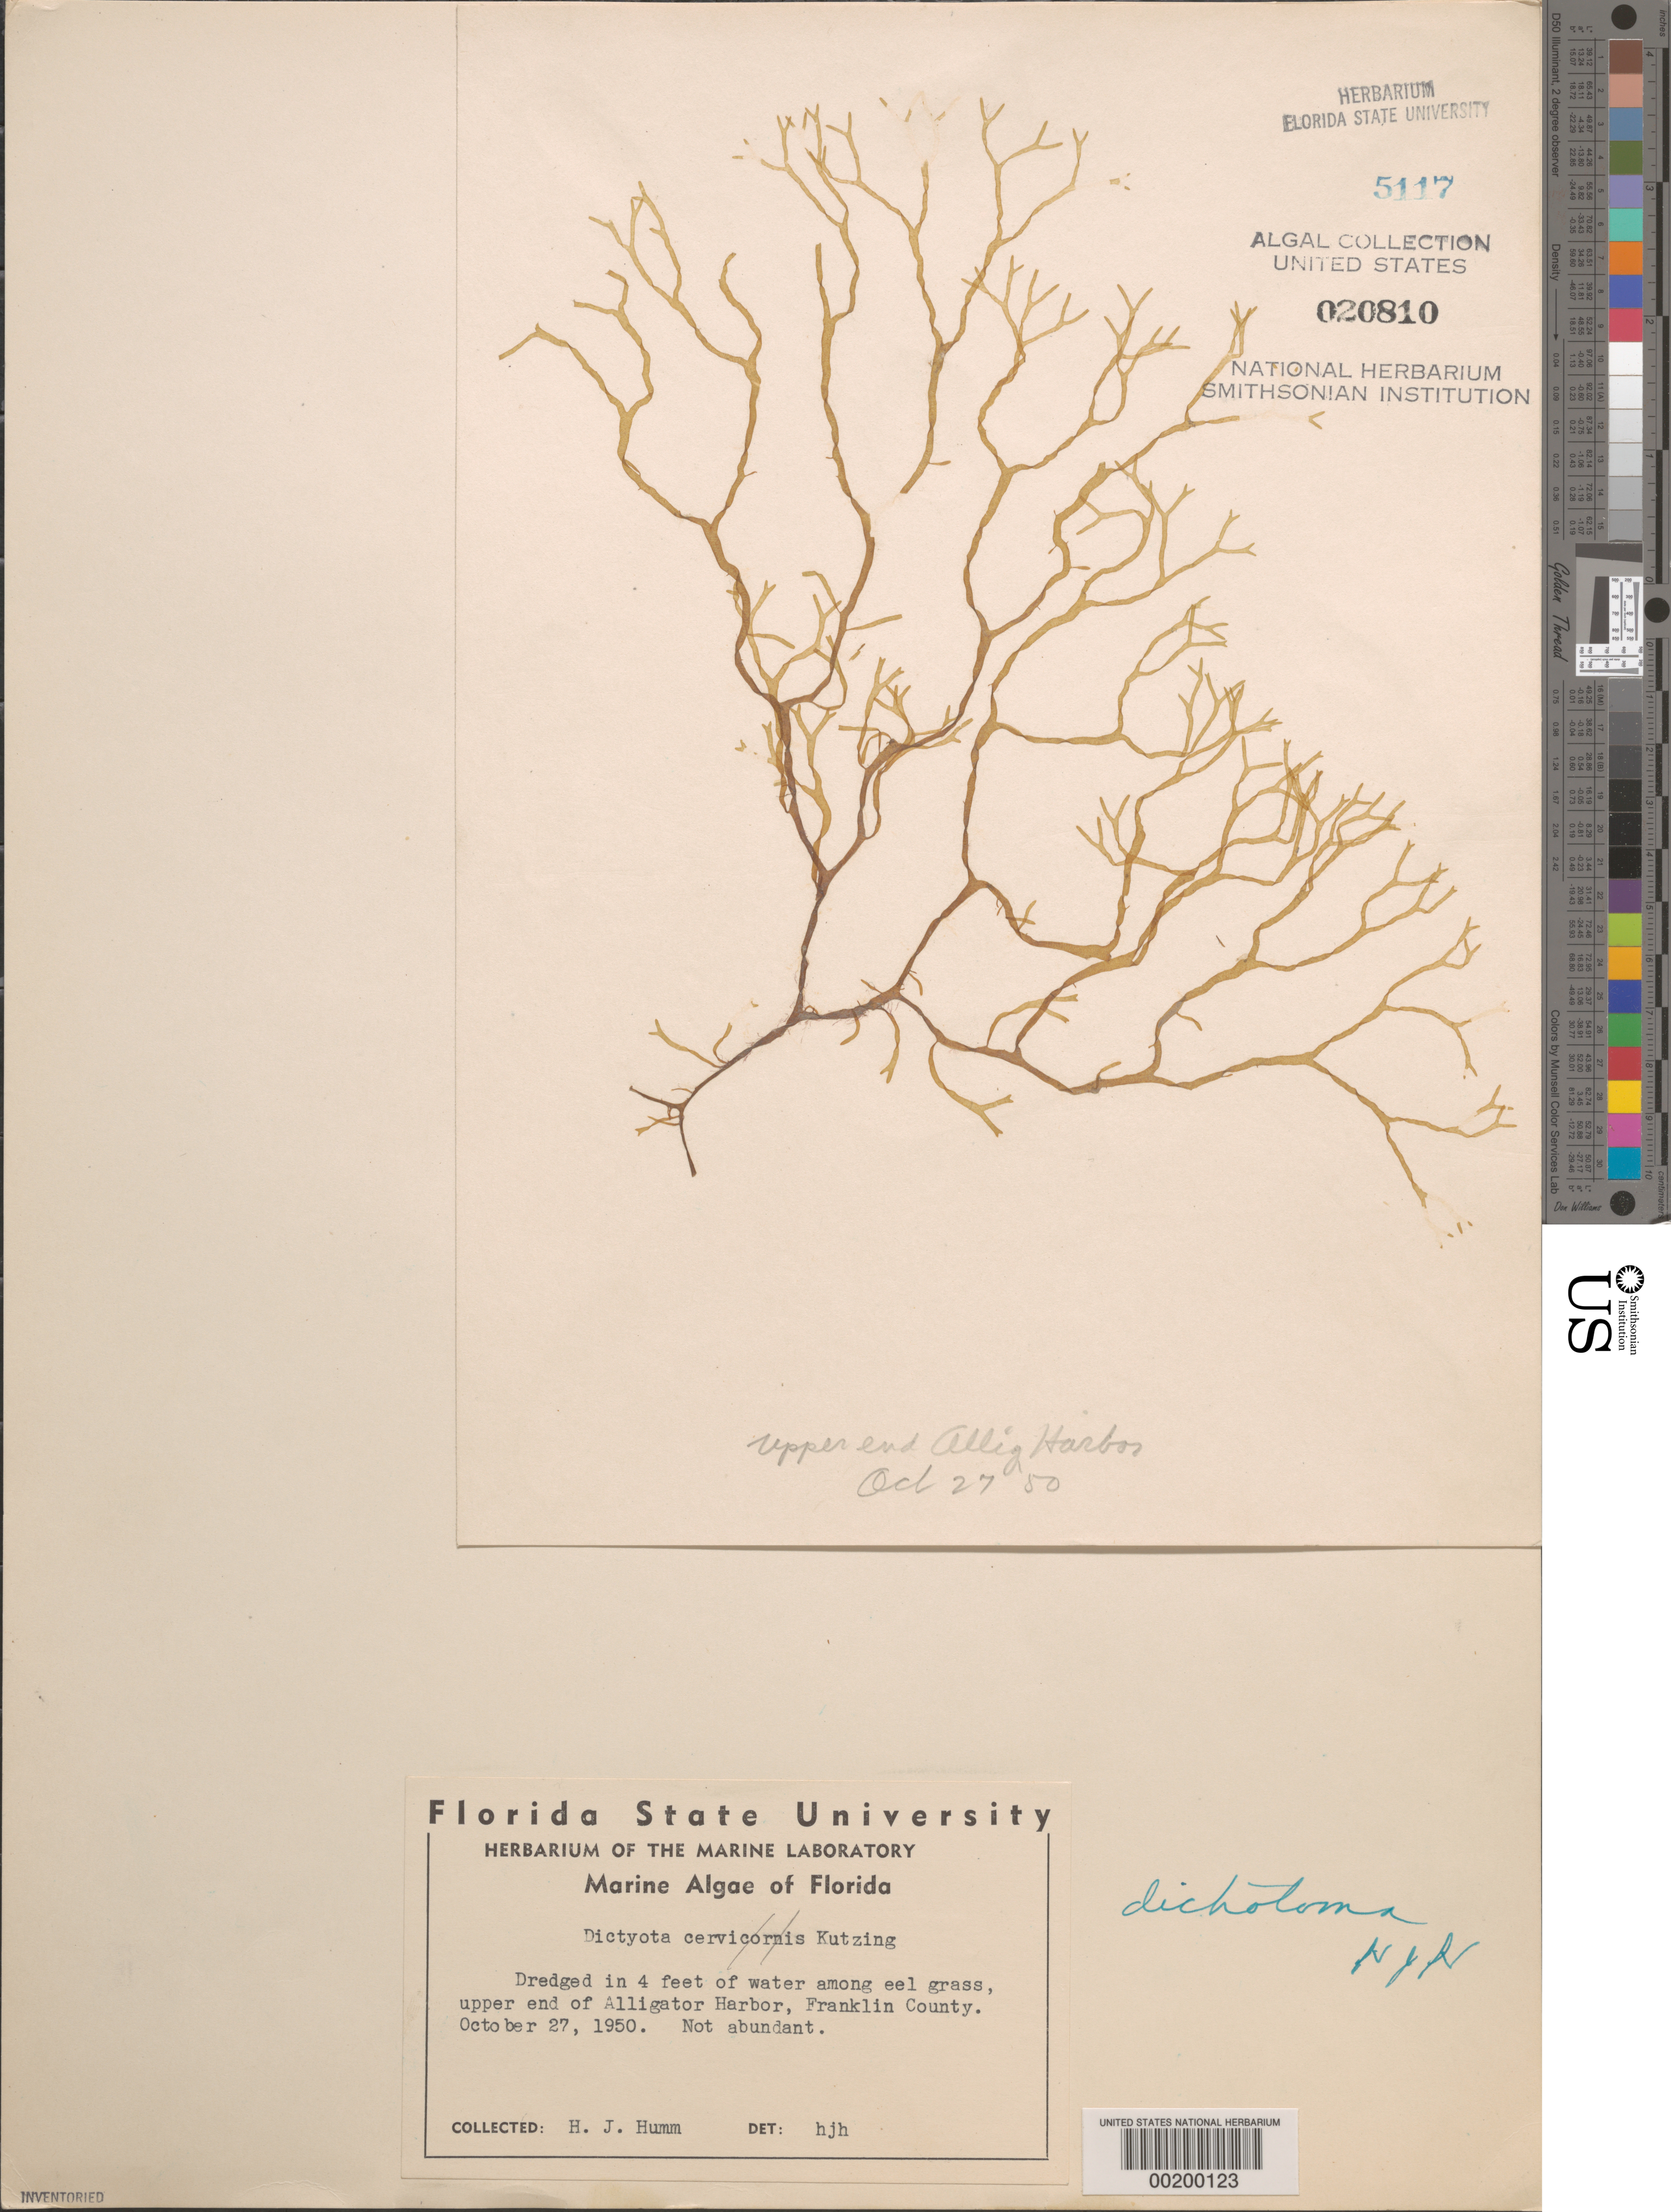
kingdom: Chromista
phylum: Ochrophyta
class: Phaeophyceae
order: Dictyotales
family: Dictyotaceae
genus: Dictyota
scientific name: Dictyota dichotoma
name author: (Huds.) J.V.Lamouroux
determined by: Humm, Harold J.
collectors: H. J. Humm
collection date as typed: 27 Oct 1950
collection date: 1950-10-27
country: United States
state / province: Florida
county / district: Franklin County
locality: Alligator Harbor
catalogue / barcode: US 20810